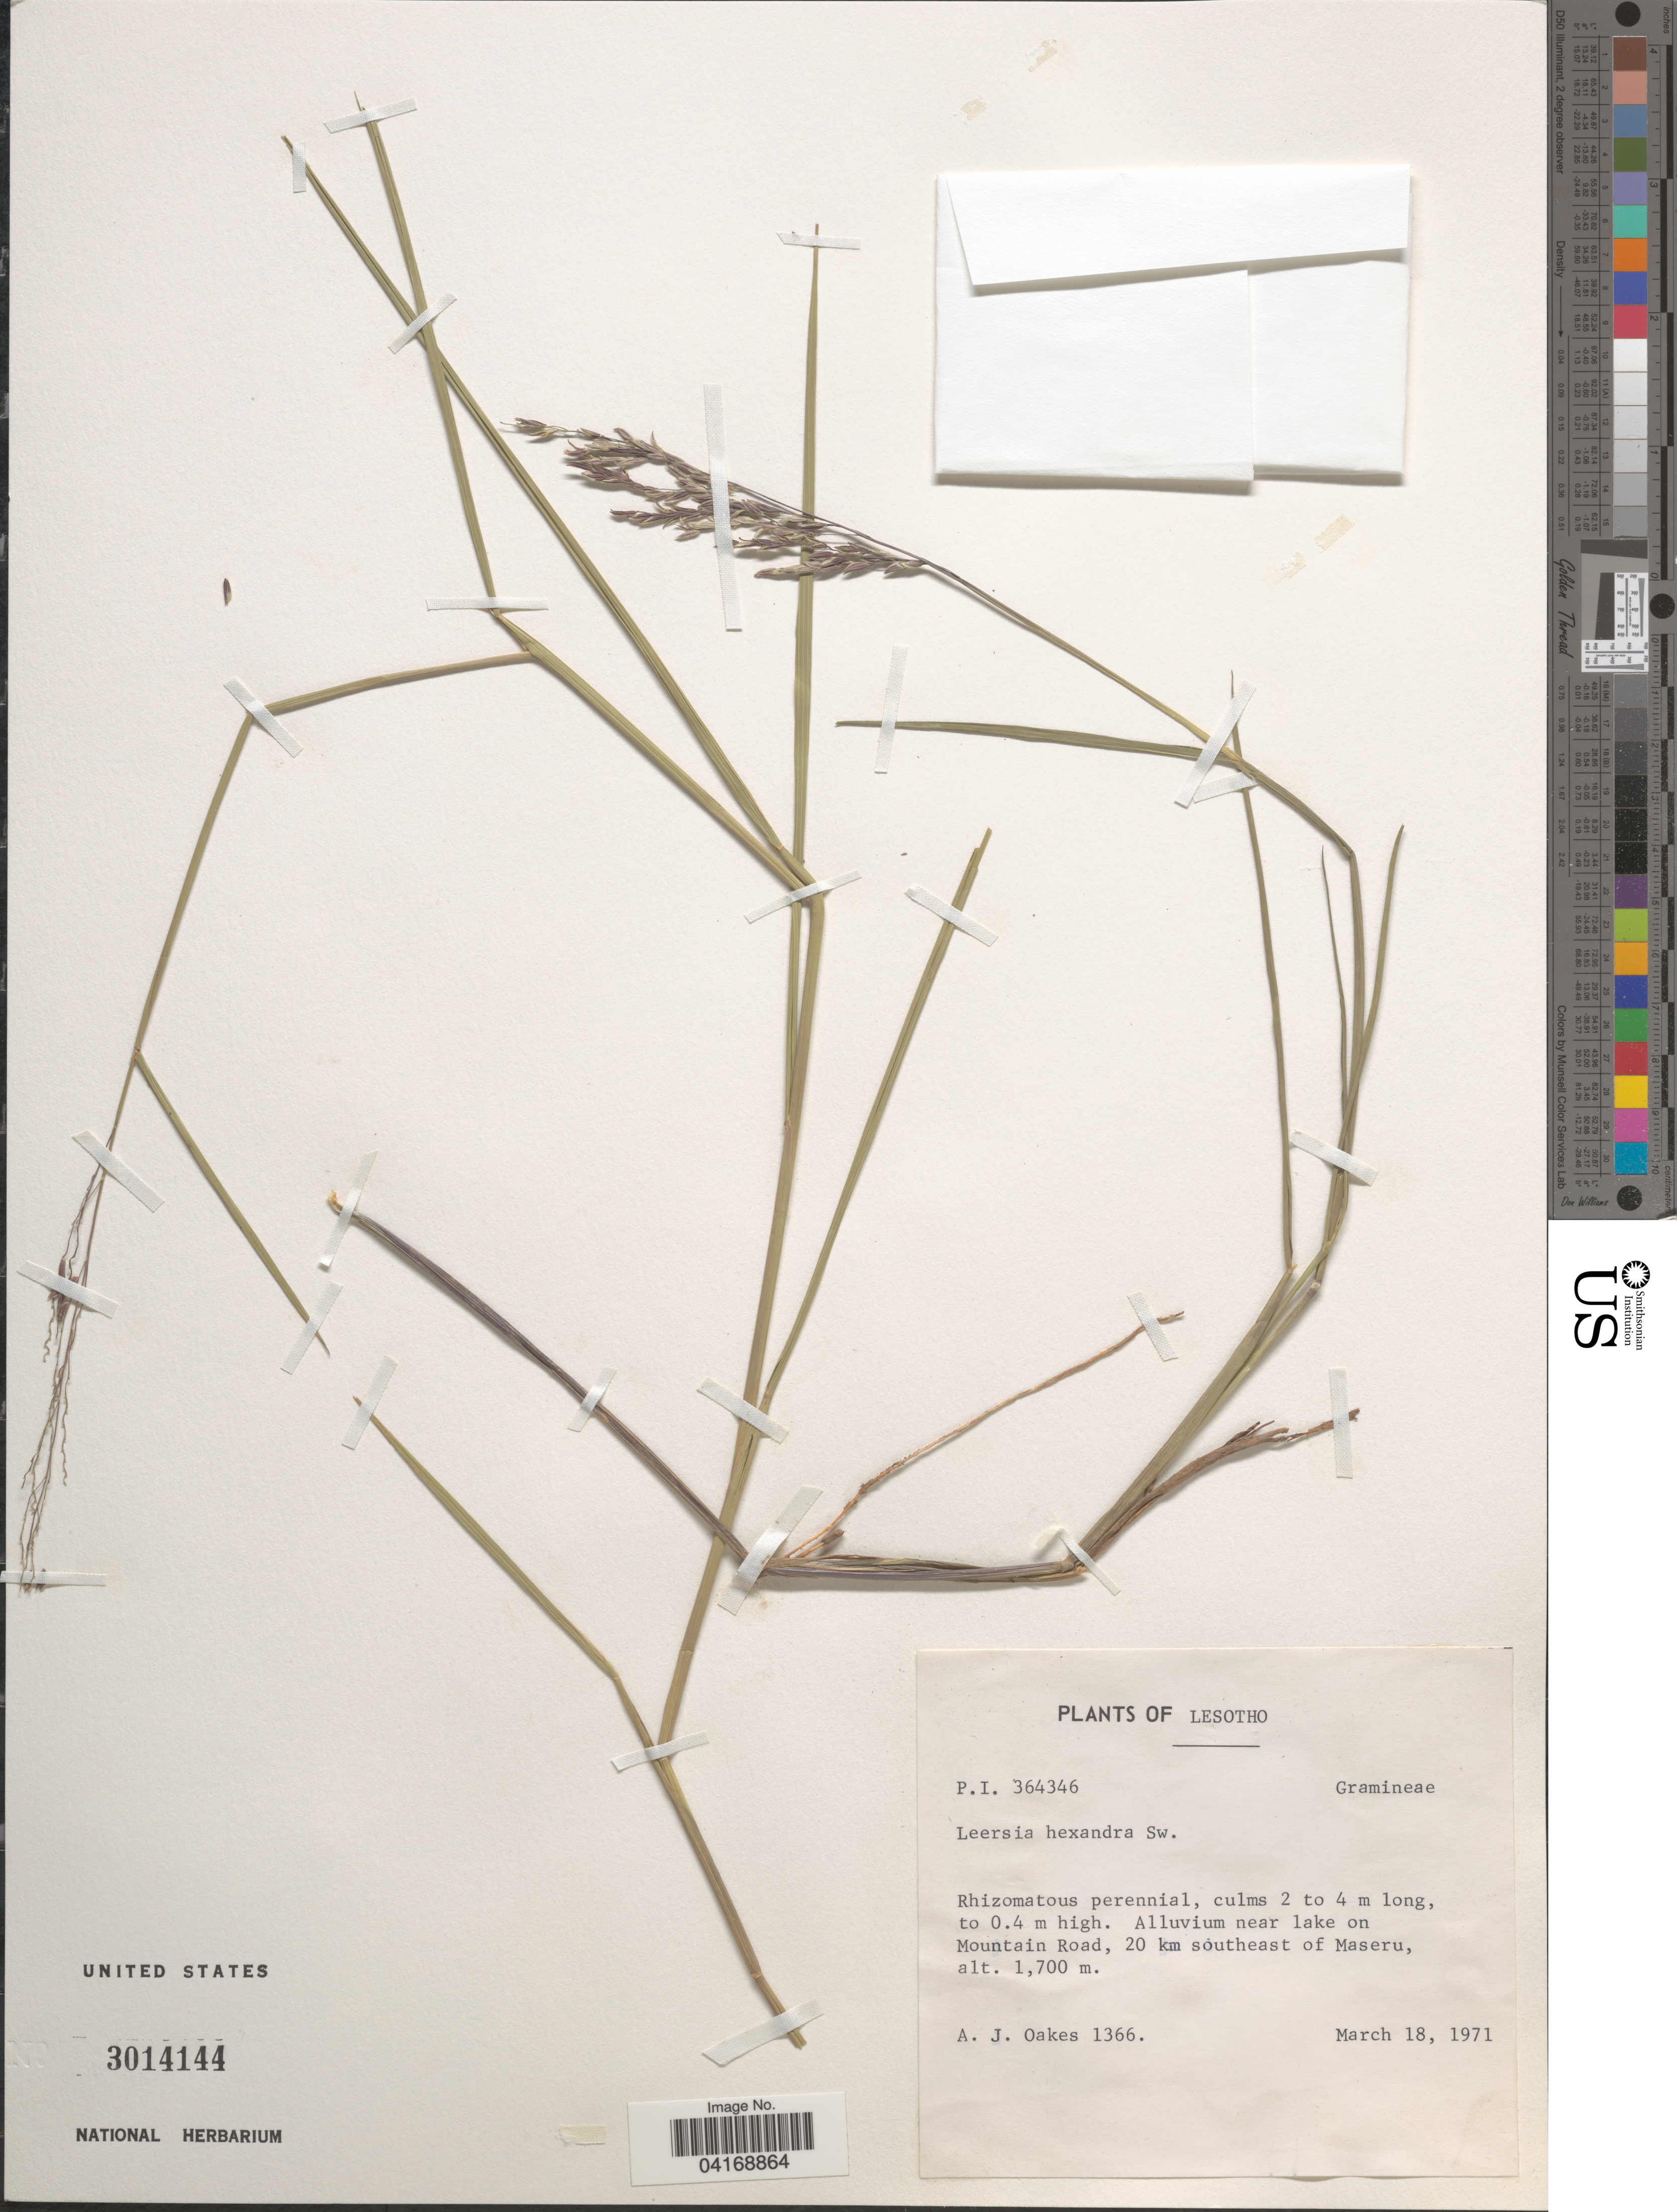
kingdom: Plantae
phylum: Tracheophyta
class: Liliopsida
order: Poales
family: Poaceae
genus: Leersia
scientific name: Leersia hexandra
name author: Sw.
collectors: A. Oakes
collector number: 1366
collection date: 1971-03-18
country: Lesotho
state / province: Maseru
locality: Alluviam near lake on Mountain Road, 20 km southeast of Maseru.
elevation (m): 1700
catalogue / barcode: US 3014144